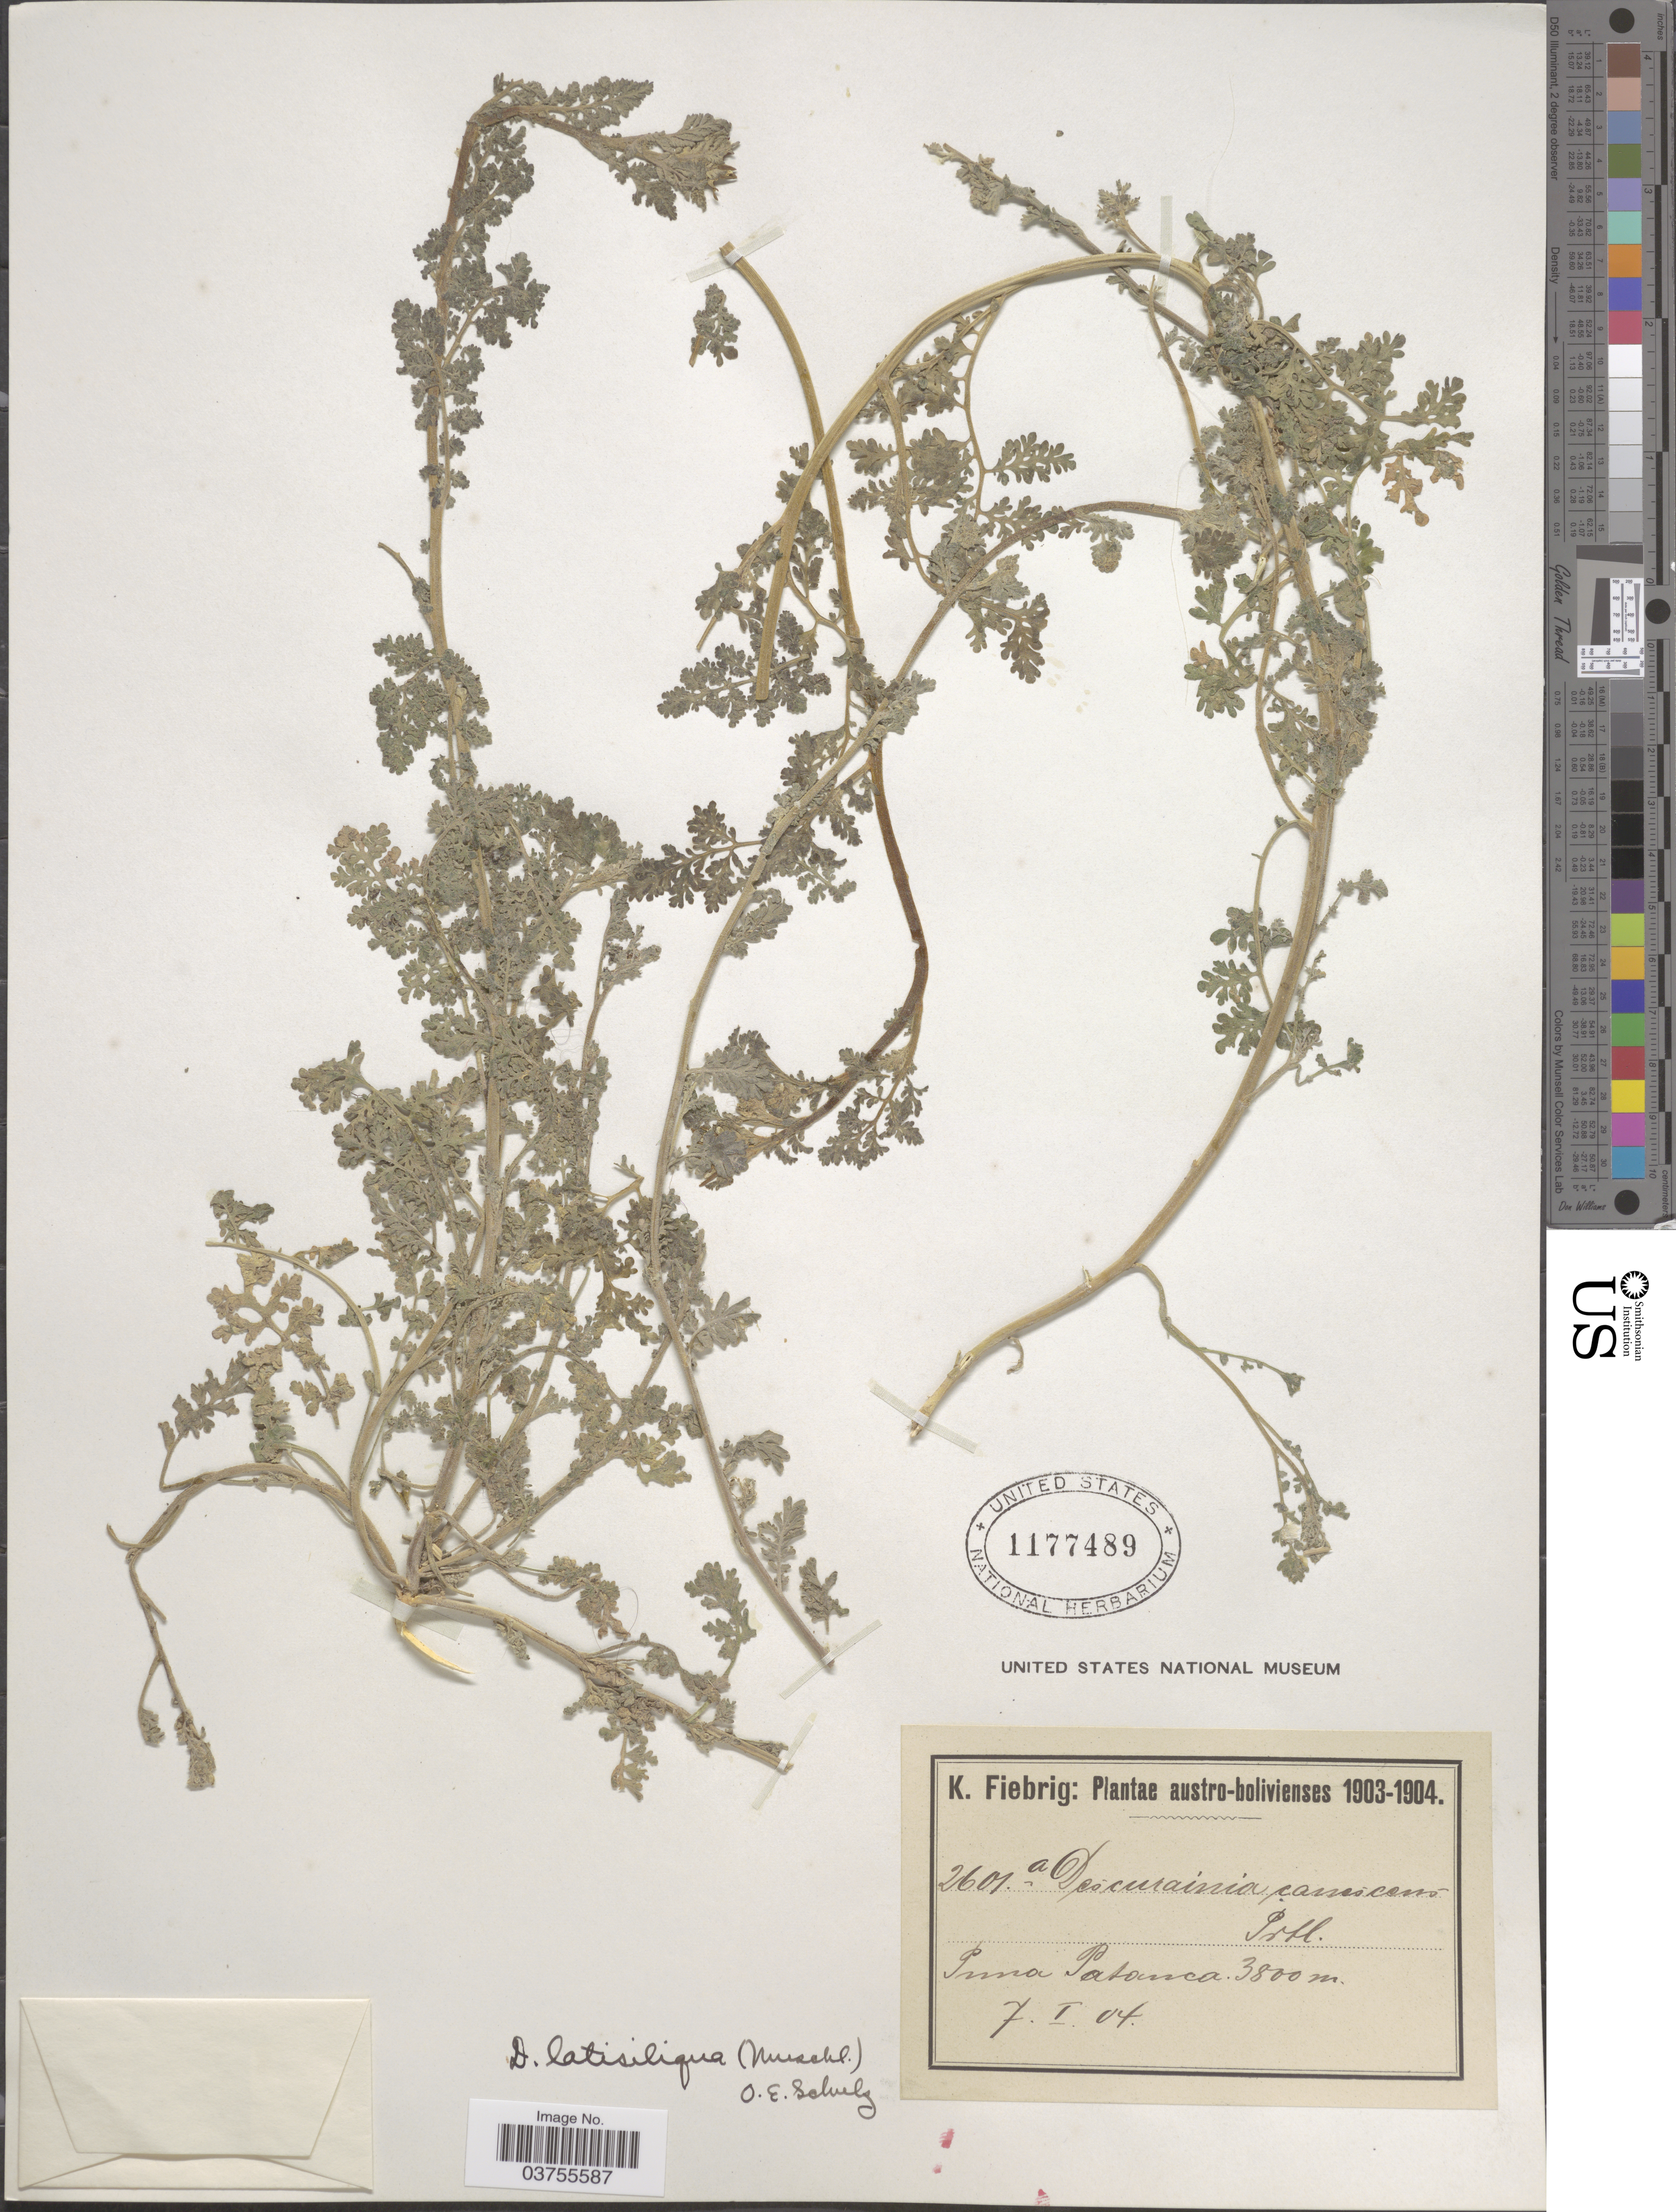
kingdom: Plantae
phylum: Tracheophyta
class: Magnoliopsida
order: Brassicales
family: Brassicaceae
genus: Descurainia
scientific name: Descurainia latisiliqua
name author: (C.A. Mey.) Muschl. ex O.E. Schulz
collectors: K. Fiebrig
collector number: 2601a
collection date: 1904-01-07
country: Bolivia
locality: Austro-bolivienses. Puna Patanca.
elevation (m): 3800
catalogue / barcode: US 1177489